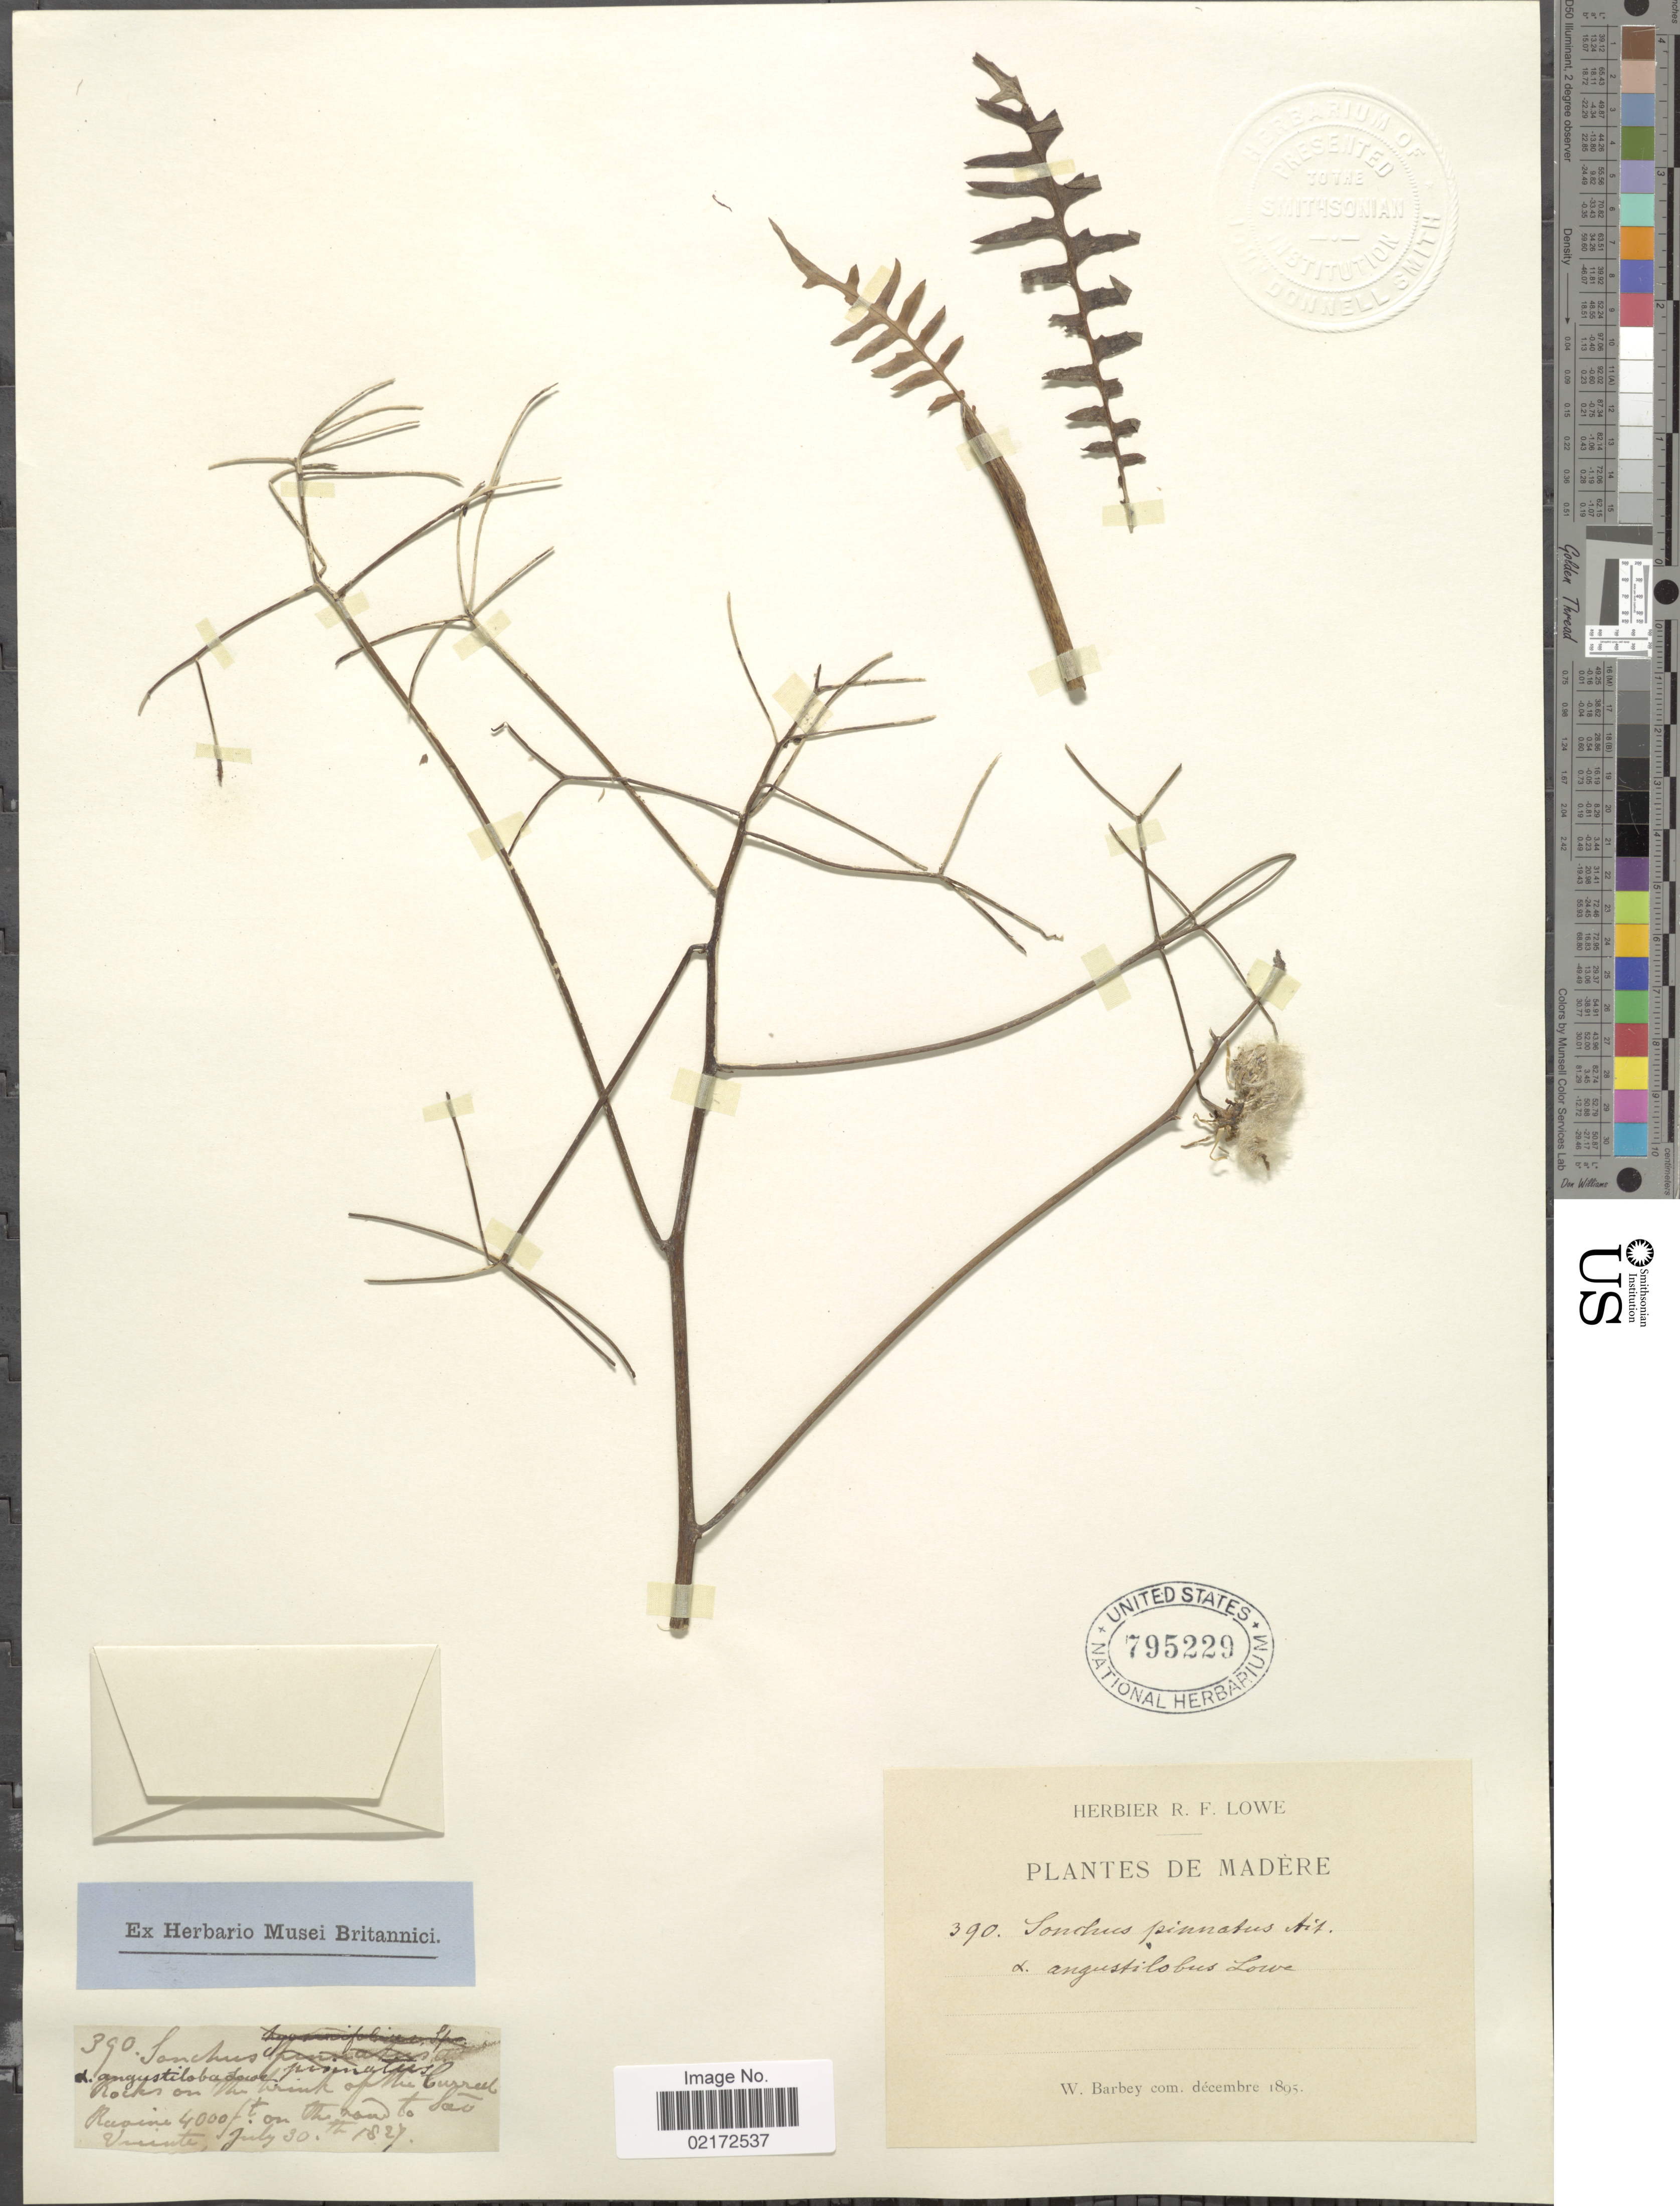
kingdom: Plantae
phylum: Tracheophyta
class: Magnoliopsida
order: Asterales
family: Asteraceae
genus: Sonchus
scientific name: Sonchus pinnatus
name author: Aiton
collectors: ex herb. R. F. Lowe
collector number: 390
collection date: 1827-07-30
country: Portugal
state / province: Madeira (Aut. Reg.)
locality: Madére. Rocks on the brink of the Currut Ravine on the sand to San Vicente. [interpreted]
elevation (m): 1219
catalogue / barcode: US 795229